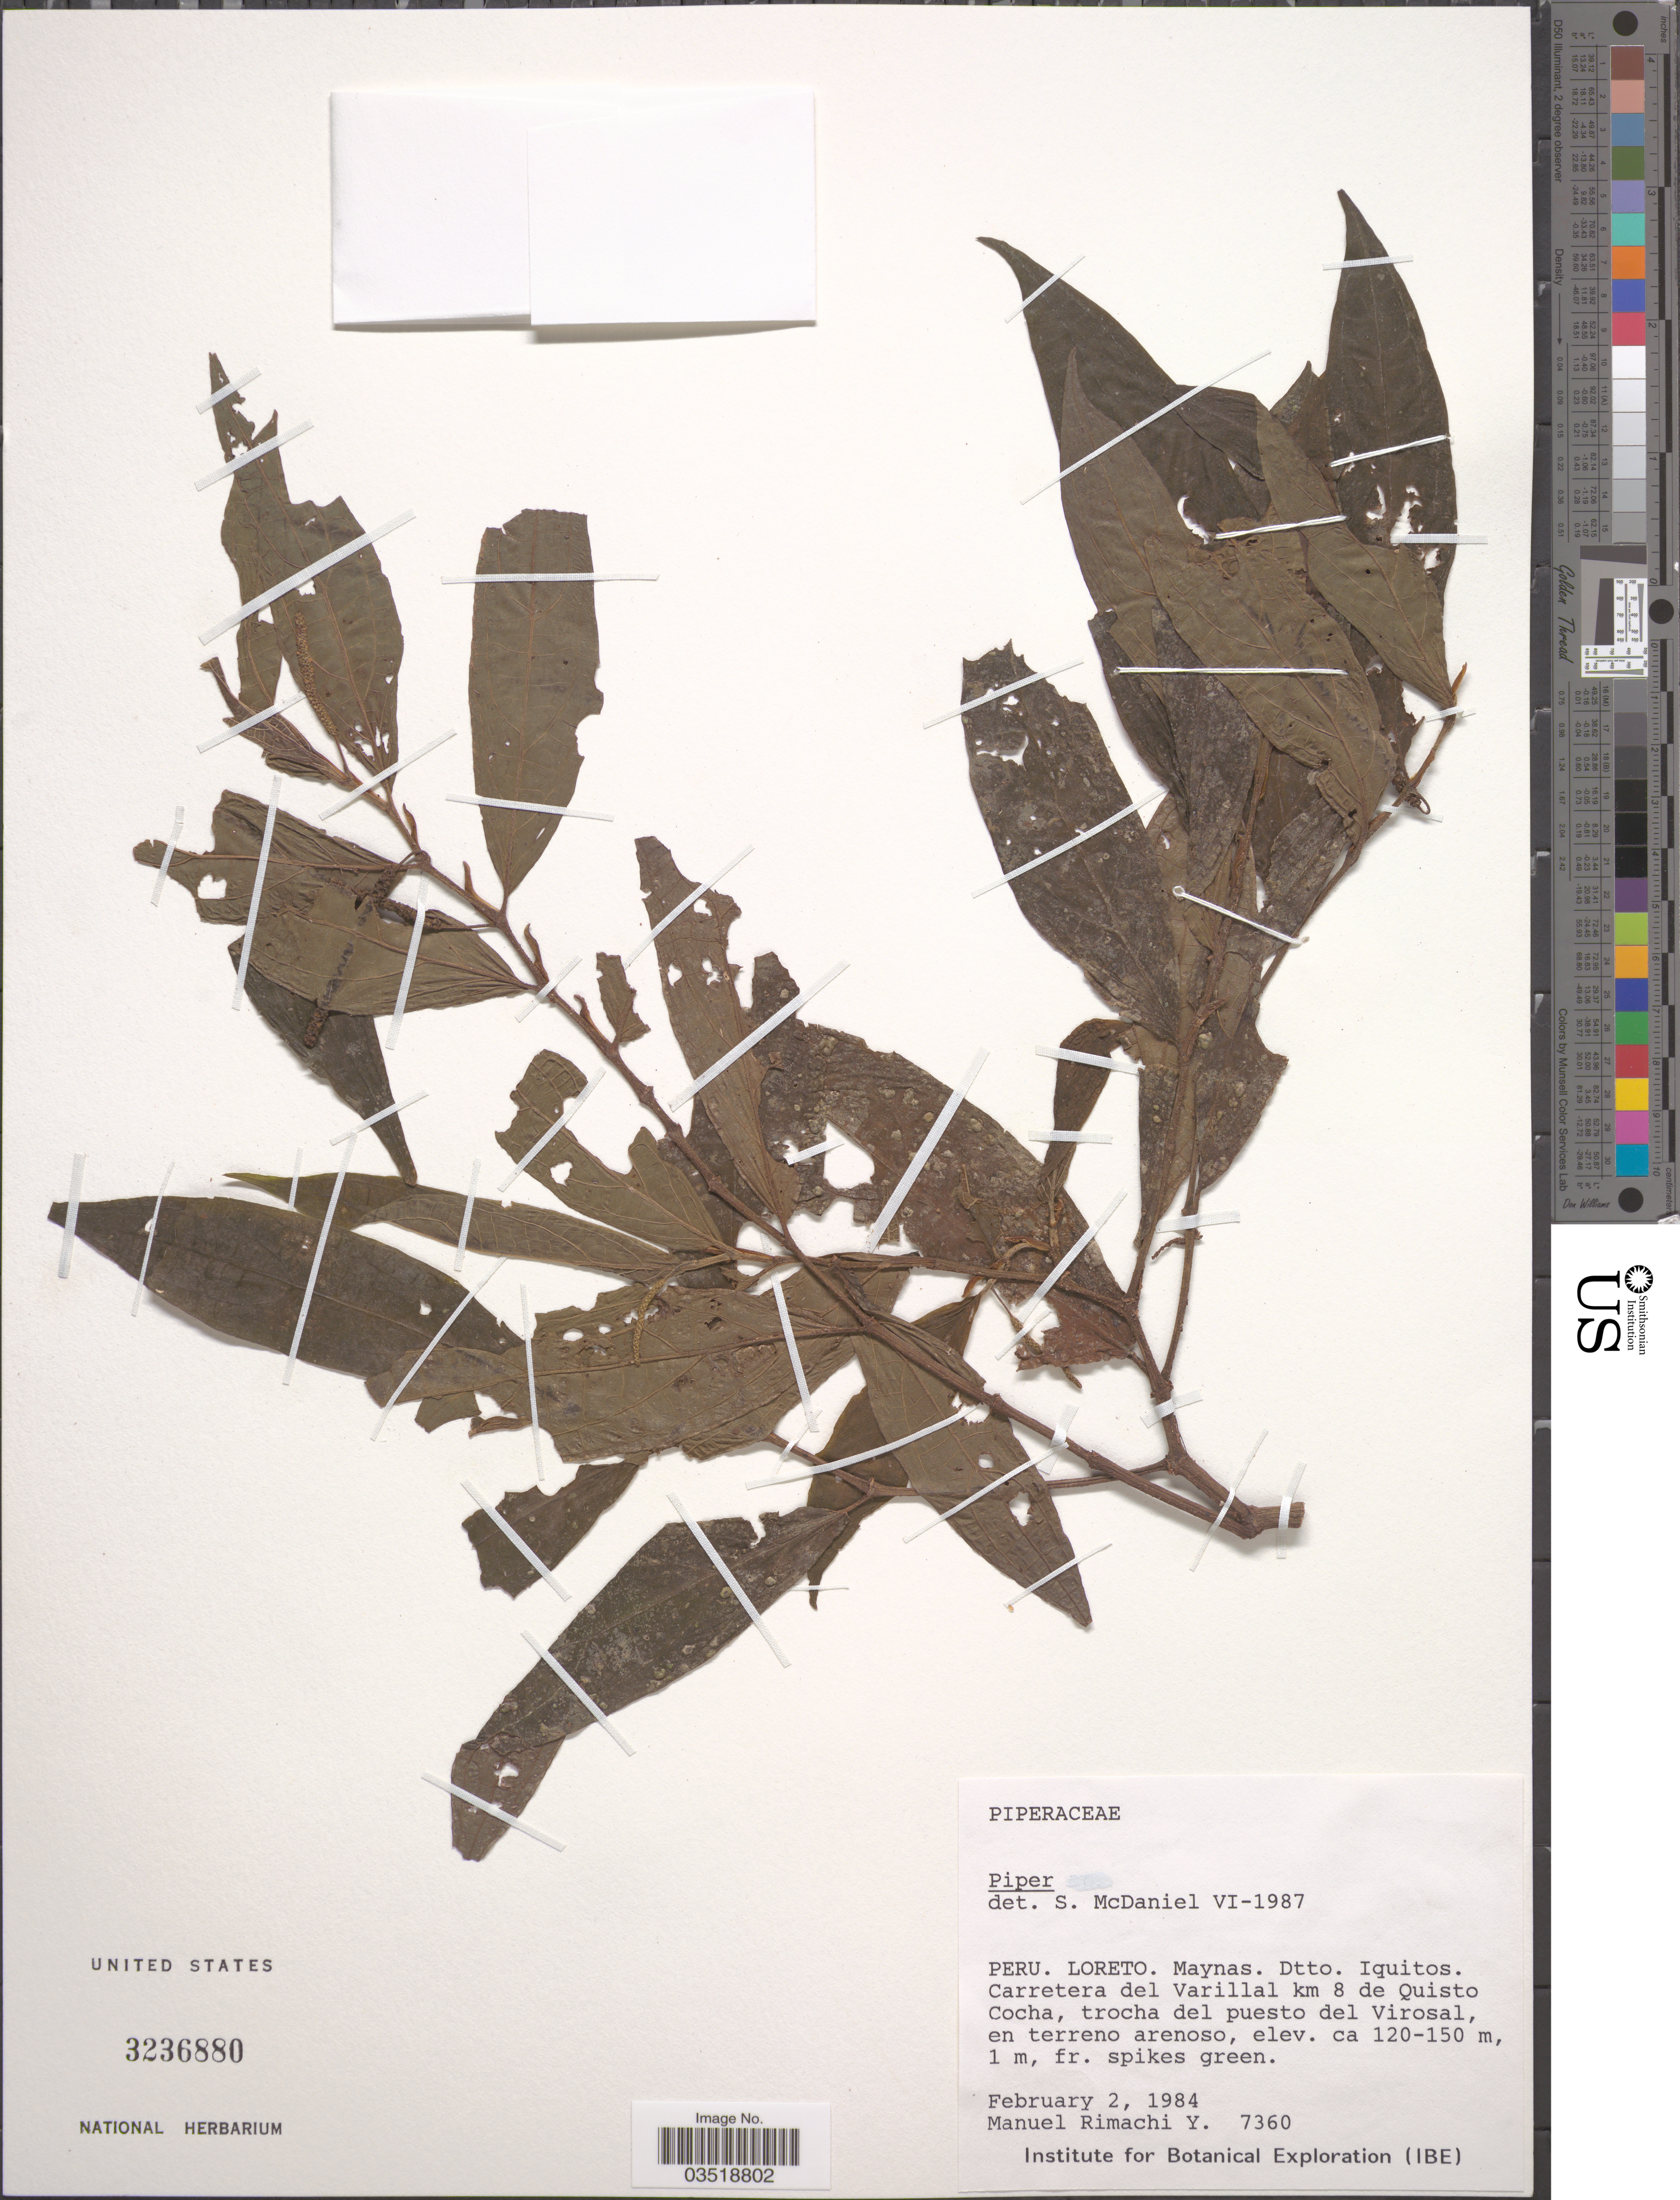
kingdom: Plantae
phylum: Tracheophyta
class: Magnoliopsida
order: Piperales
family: Piperaceae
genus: Piper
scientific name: Piper sp.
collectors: M. Rimachi Y.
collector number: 7360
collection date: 1984-02-02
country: Peru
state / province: Loreto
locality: Maynas. Dtto. Iquitos. Carretera del Varillal km 8 de Quisto Cocha, trocha del puesto del Virosal.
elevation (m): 120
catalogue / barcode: US 3236880